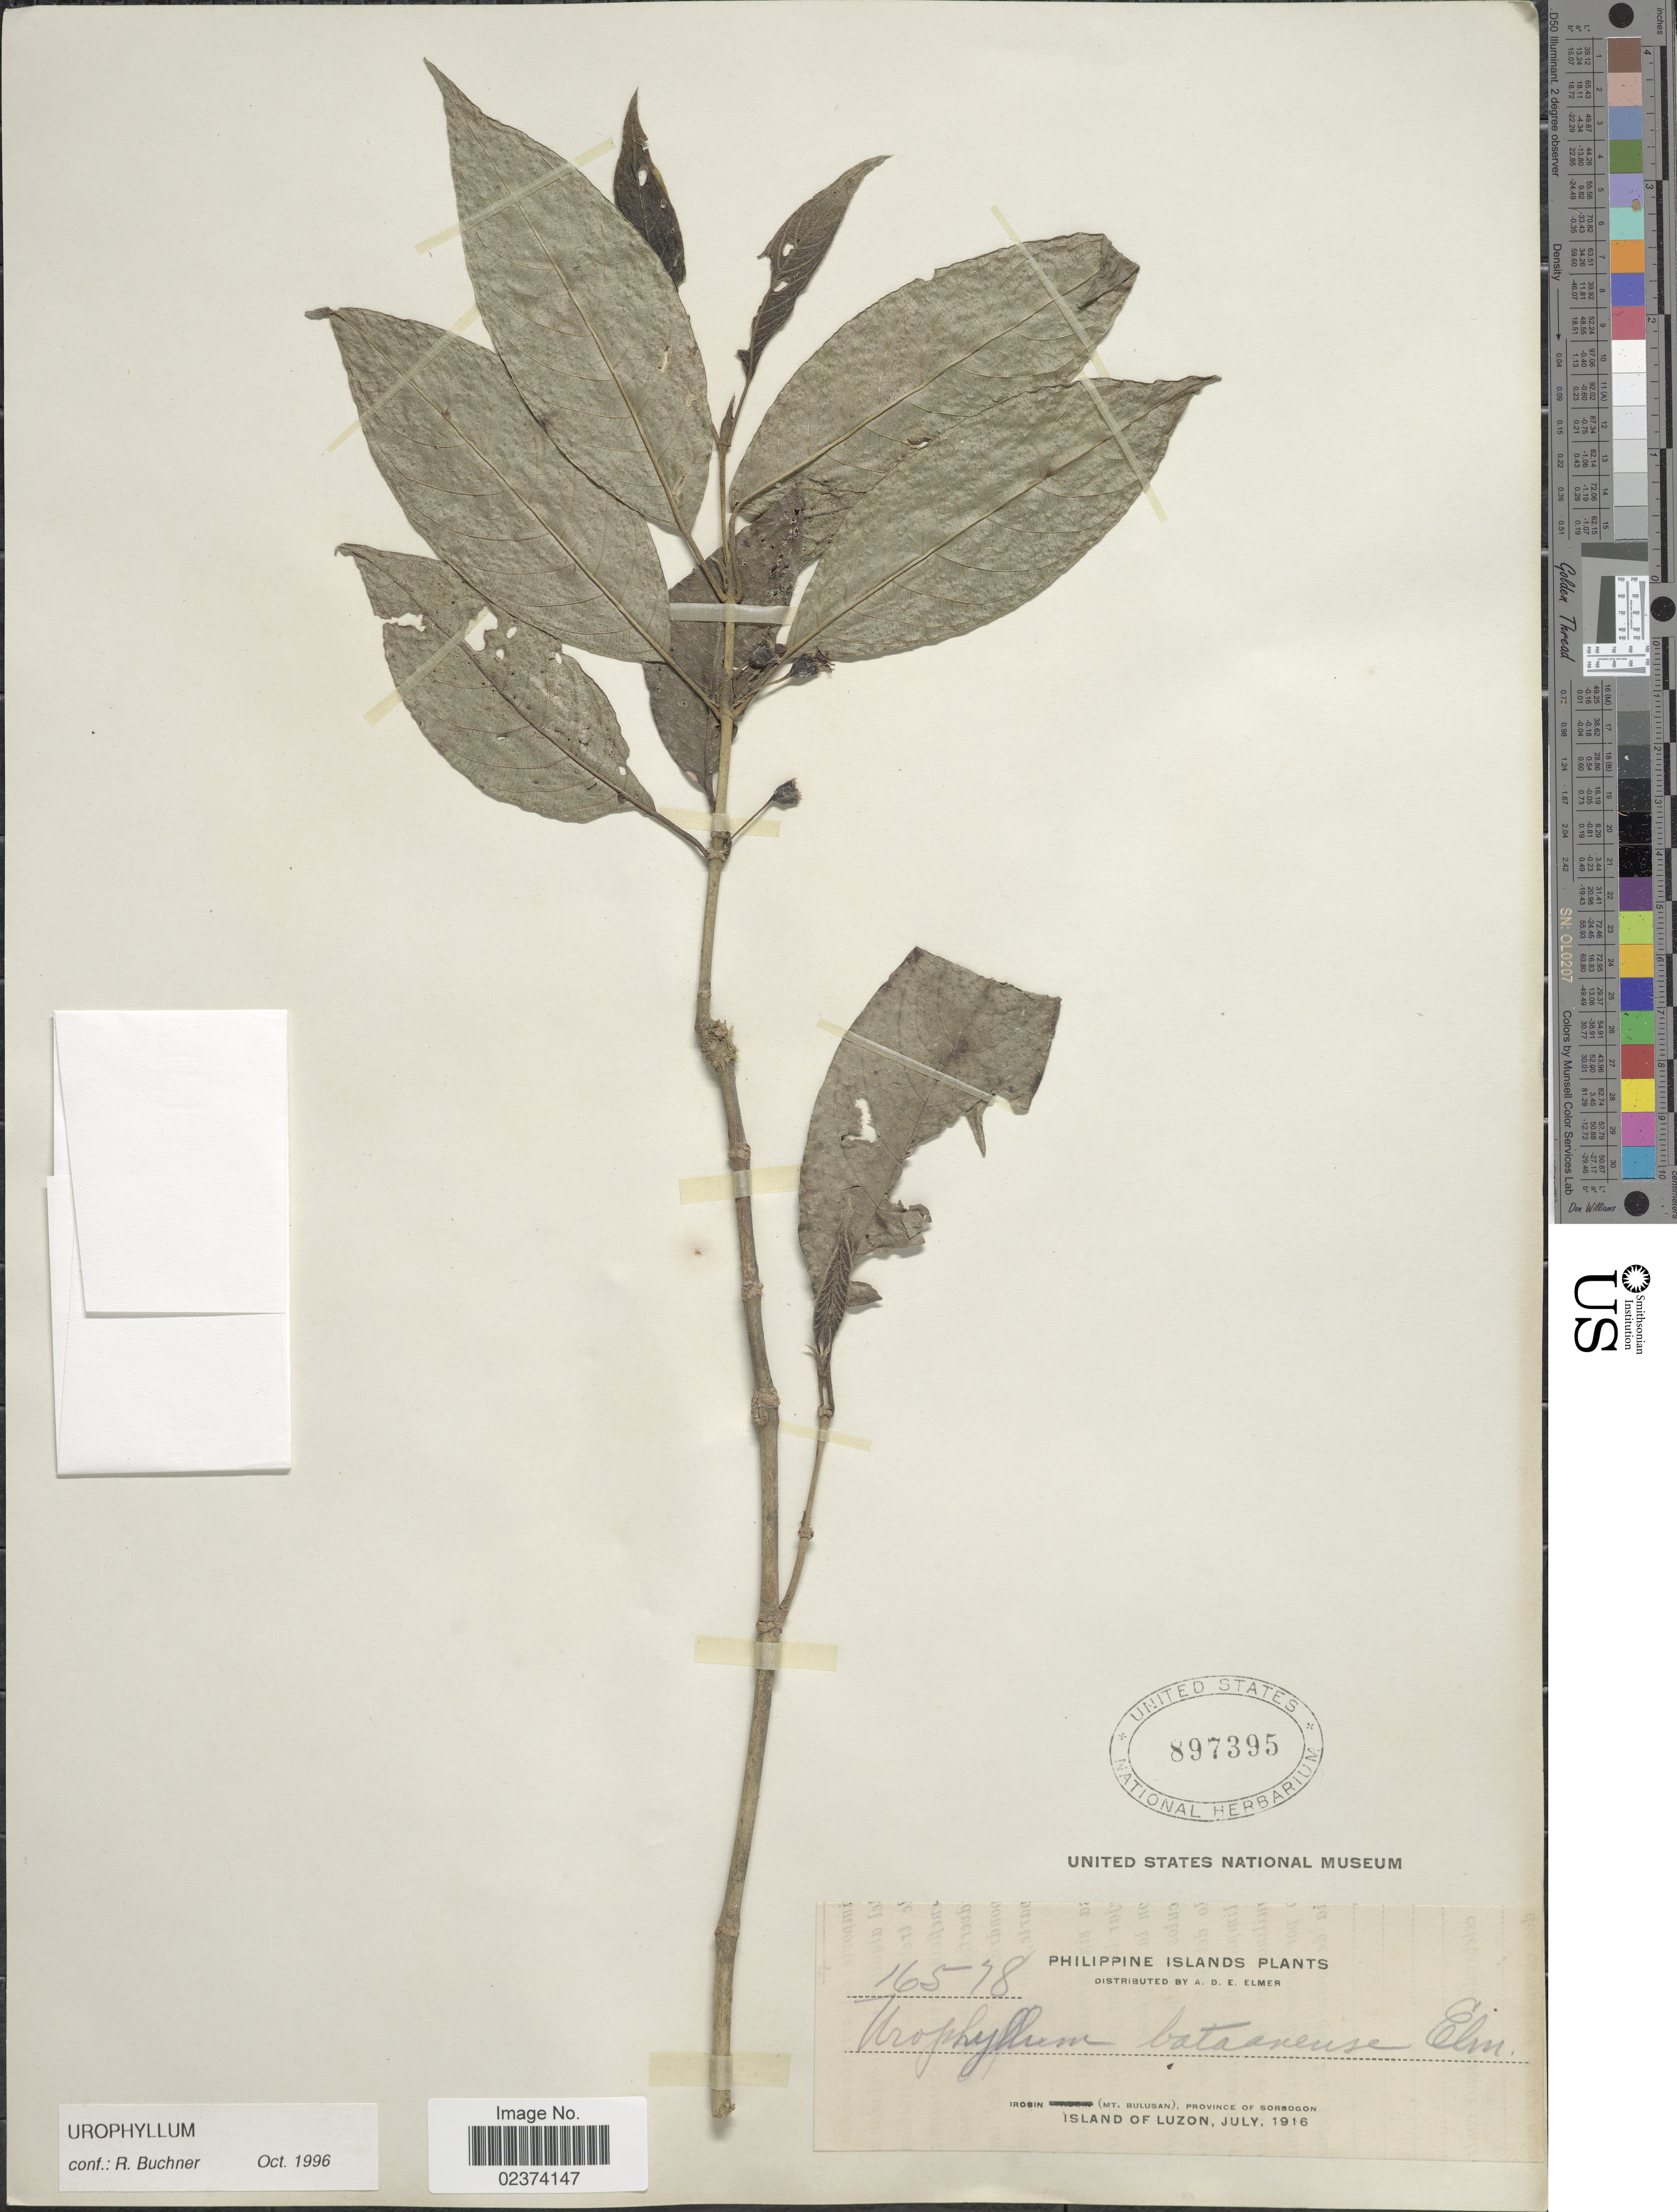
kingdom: Plantae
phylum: Tracheophyta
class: Magnoliopsida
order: Gentianales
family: Rubiaceae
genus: Urophyllum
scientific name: Urophyllum sp.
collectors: A. D. E. Elmer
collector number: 16578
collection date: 1916-07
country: Philippines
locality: Irosin (Mt. Bulusan), Province of Sorsogon, Island of Luzon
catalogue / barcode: US 897395